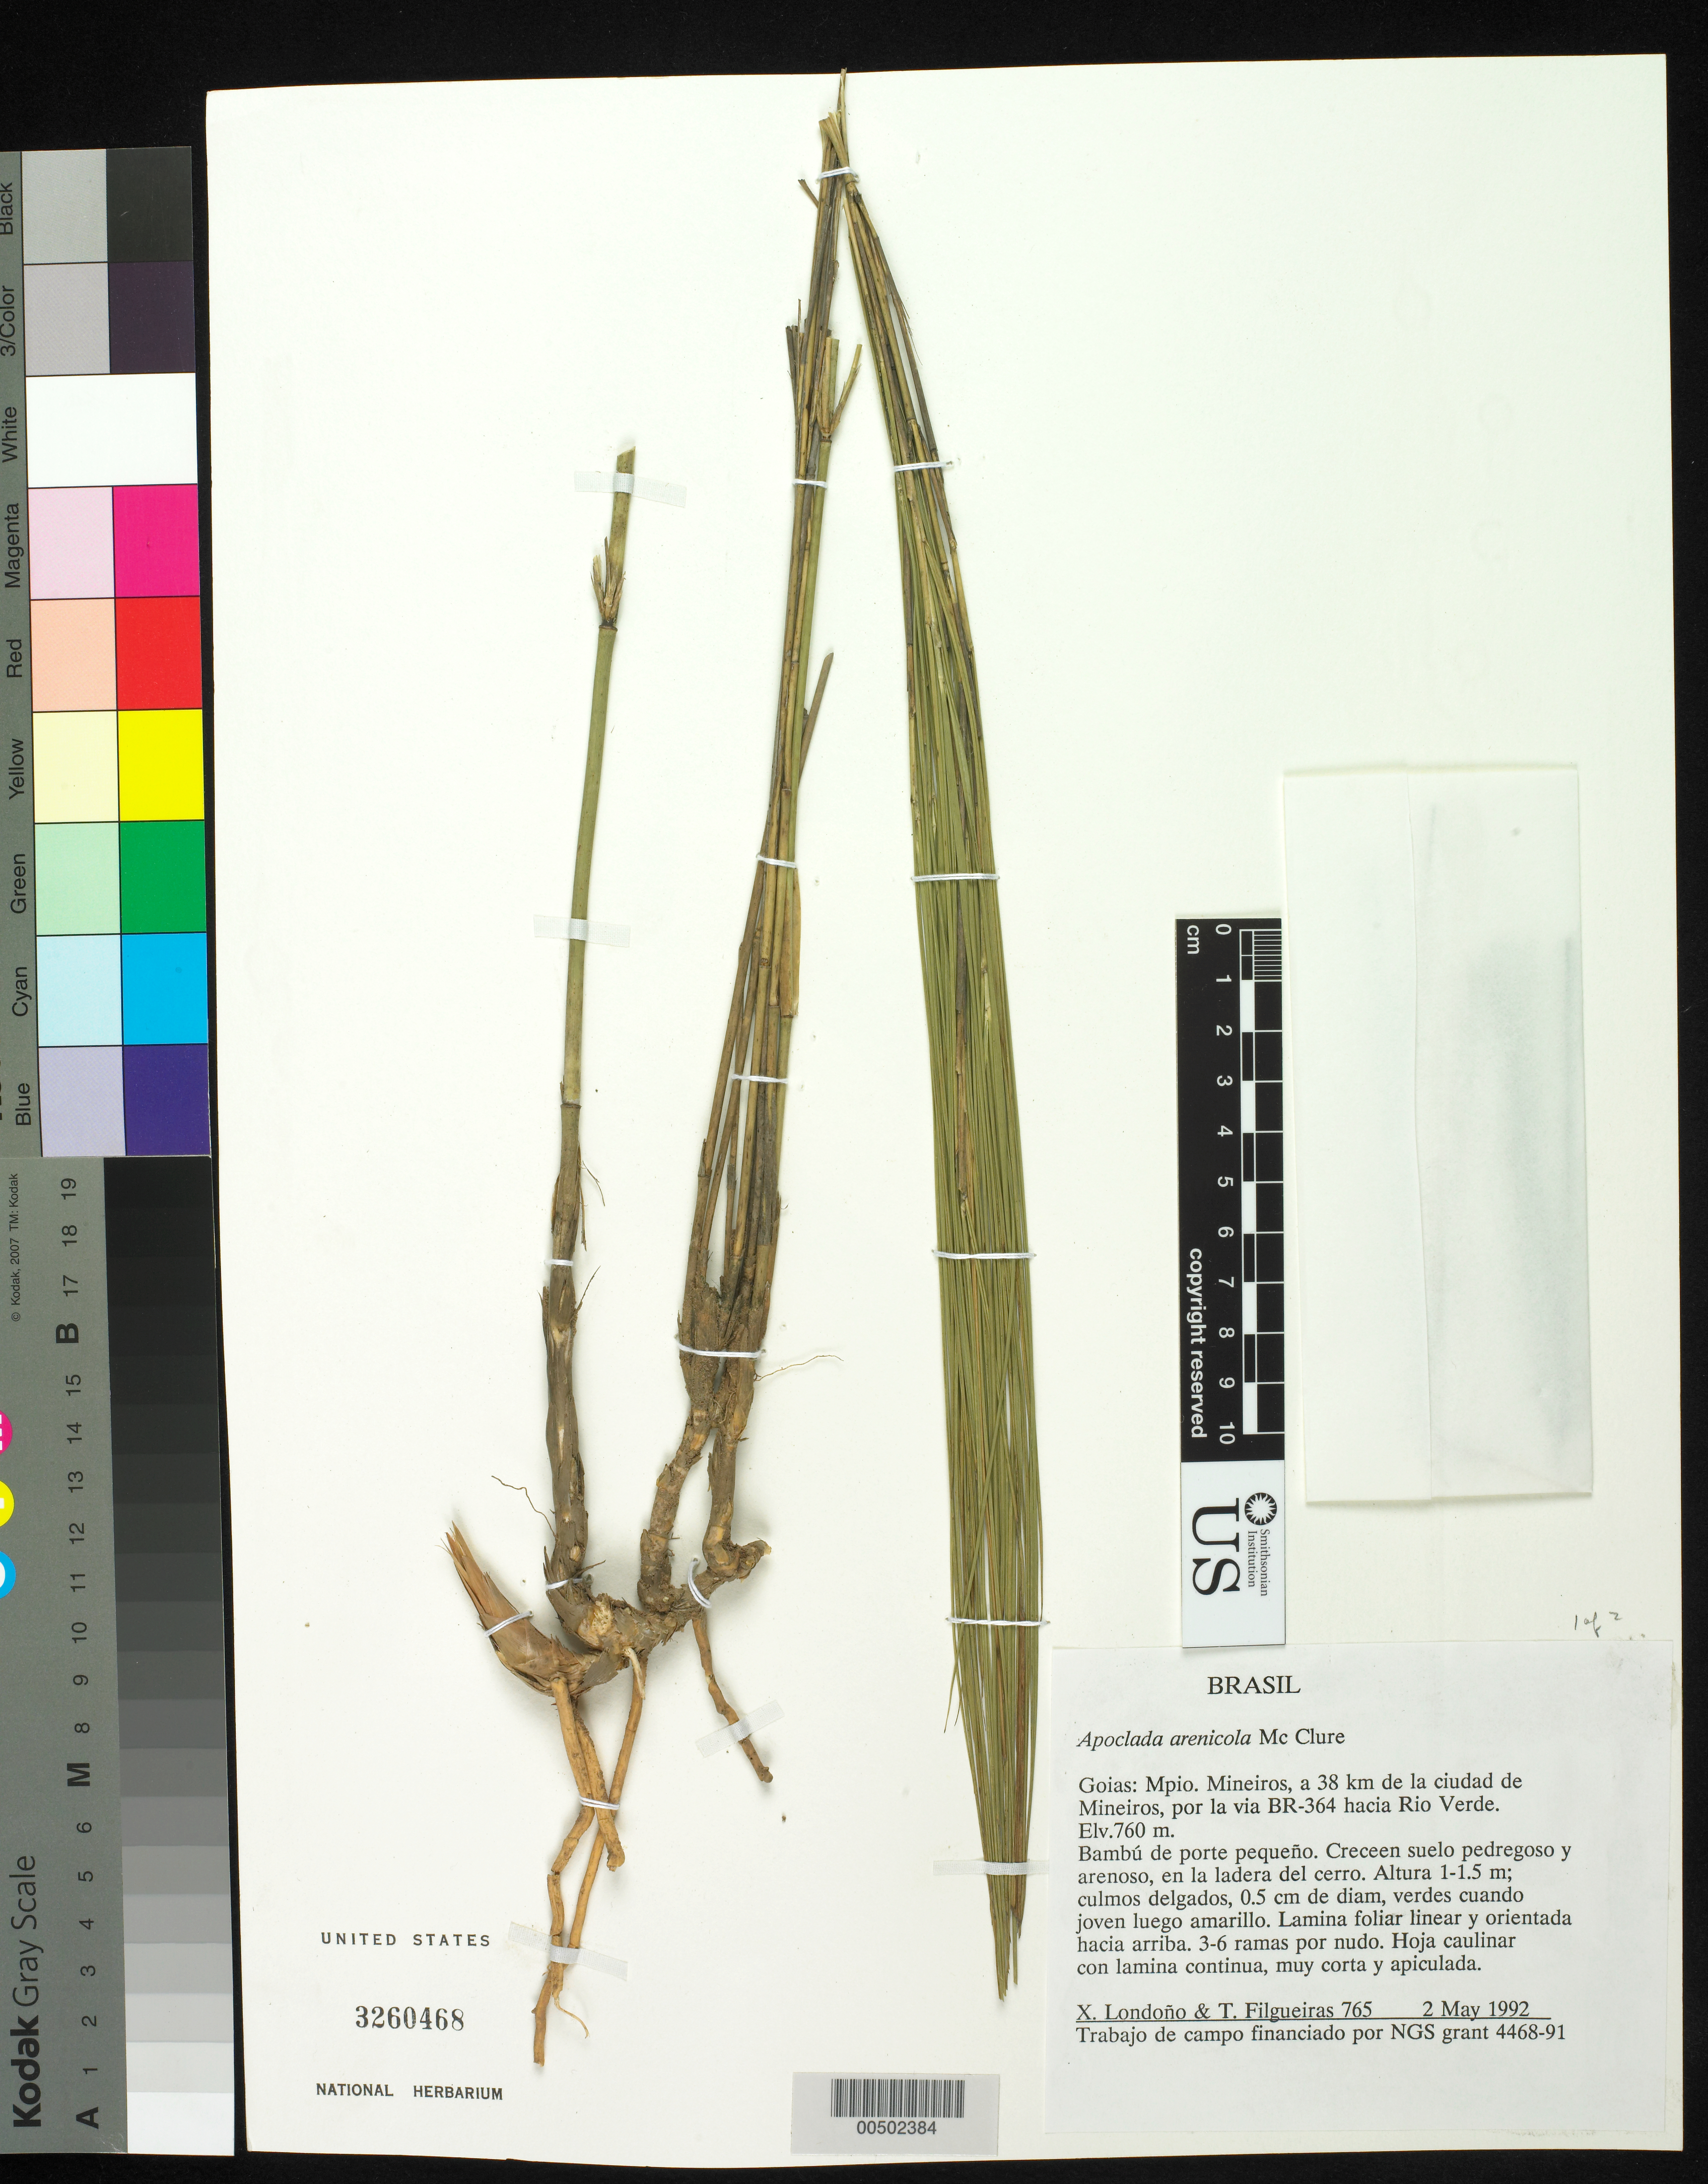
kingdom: Plantae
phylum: Tracheophyta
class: Liliopsida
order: Poales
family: Poaceae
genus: Filgueirasia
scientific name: Filgueirasia arenicola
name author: (McClure) Guala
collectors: X. Londoño & T. S. Filgueiras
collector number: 765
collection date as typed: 02 May 1992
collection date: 1992-05-02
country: Brazil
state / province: Goiás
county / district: Mineiros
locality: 38 km de la cuidad de mineiros, por la via br364 hacia rio verde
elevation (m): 760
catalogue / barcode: US 3260468